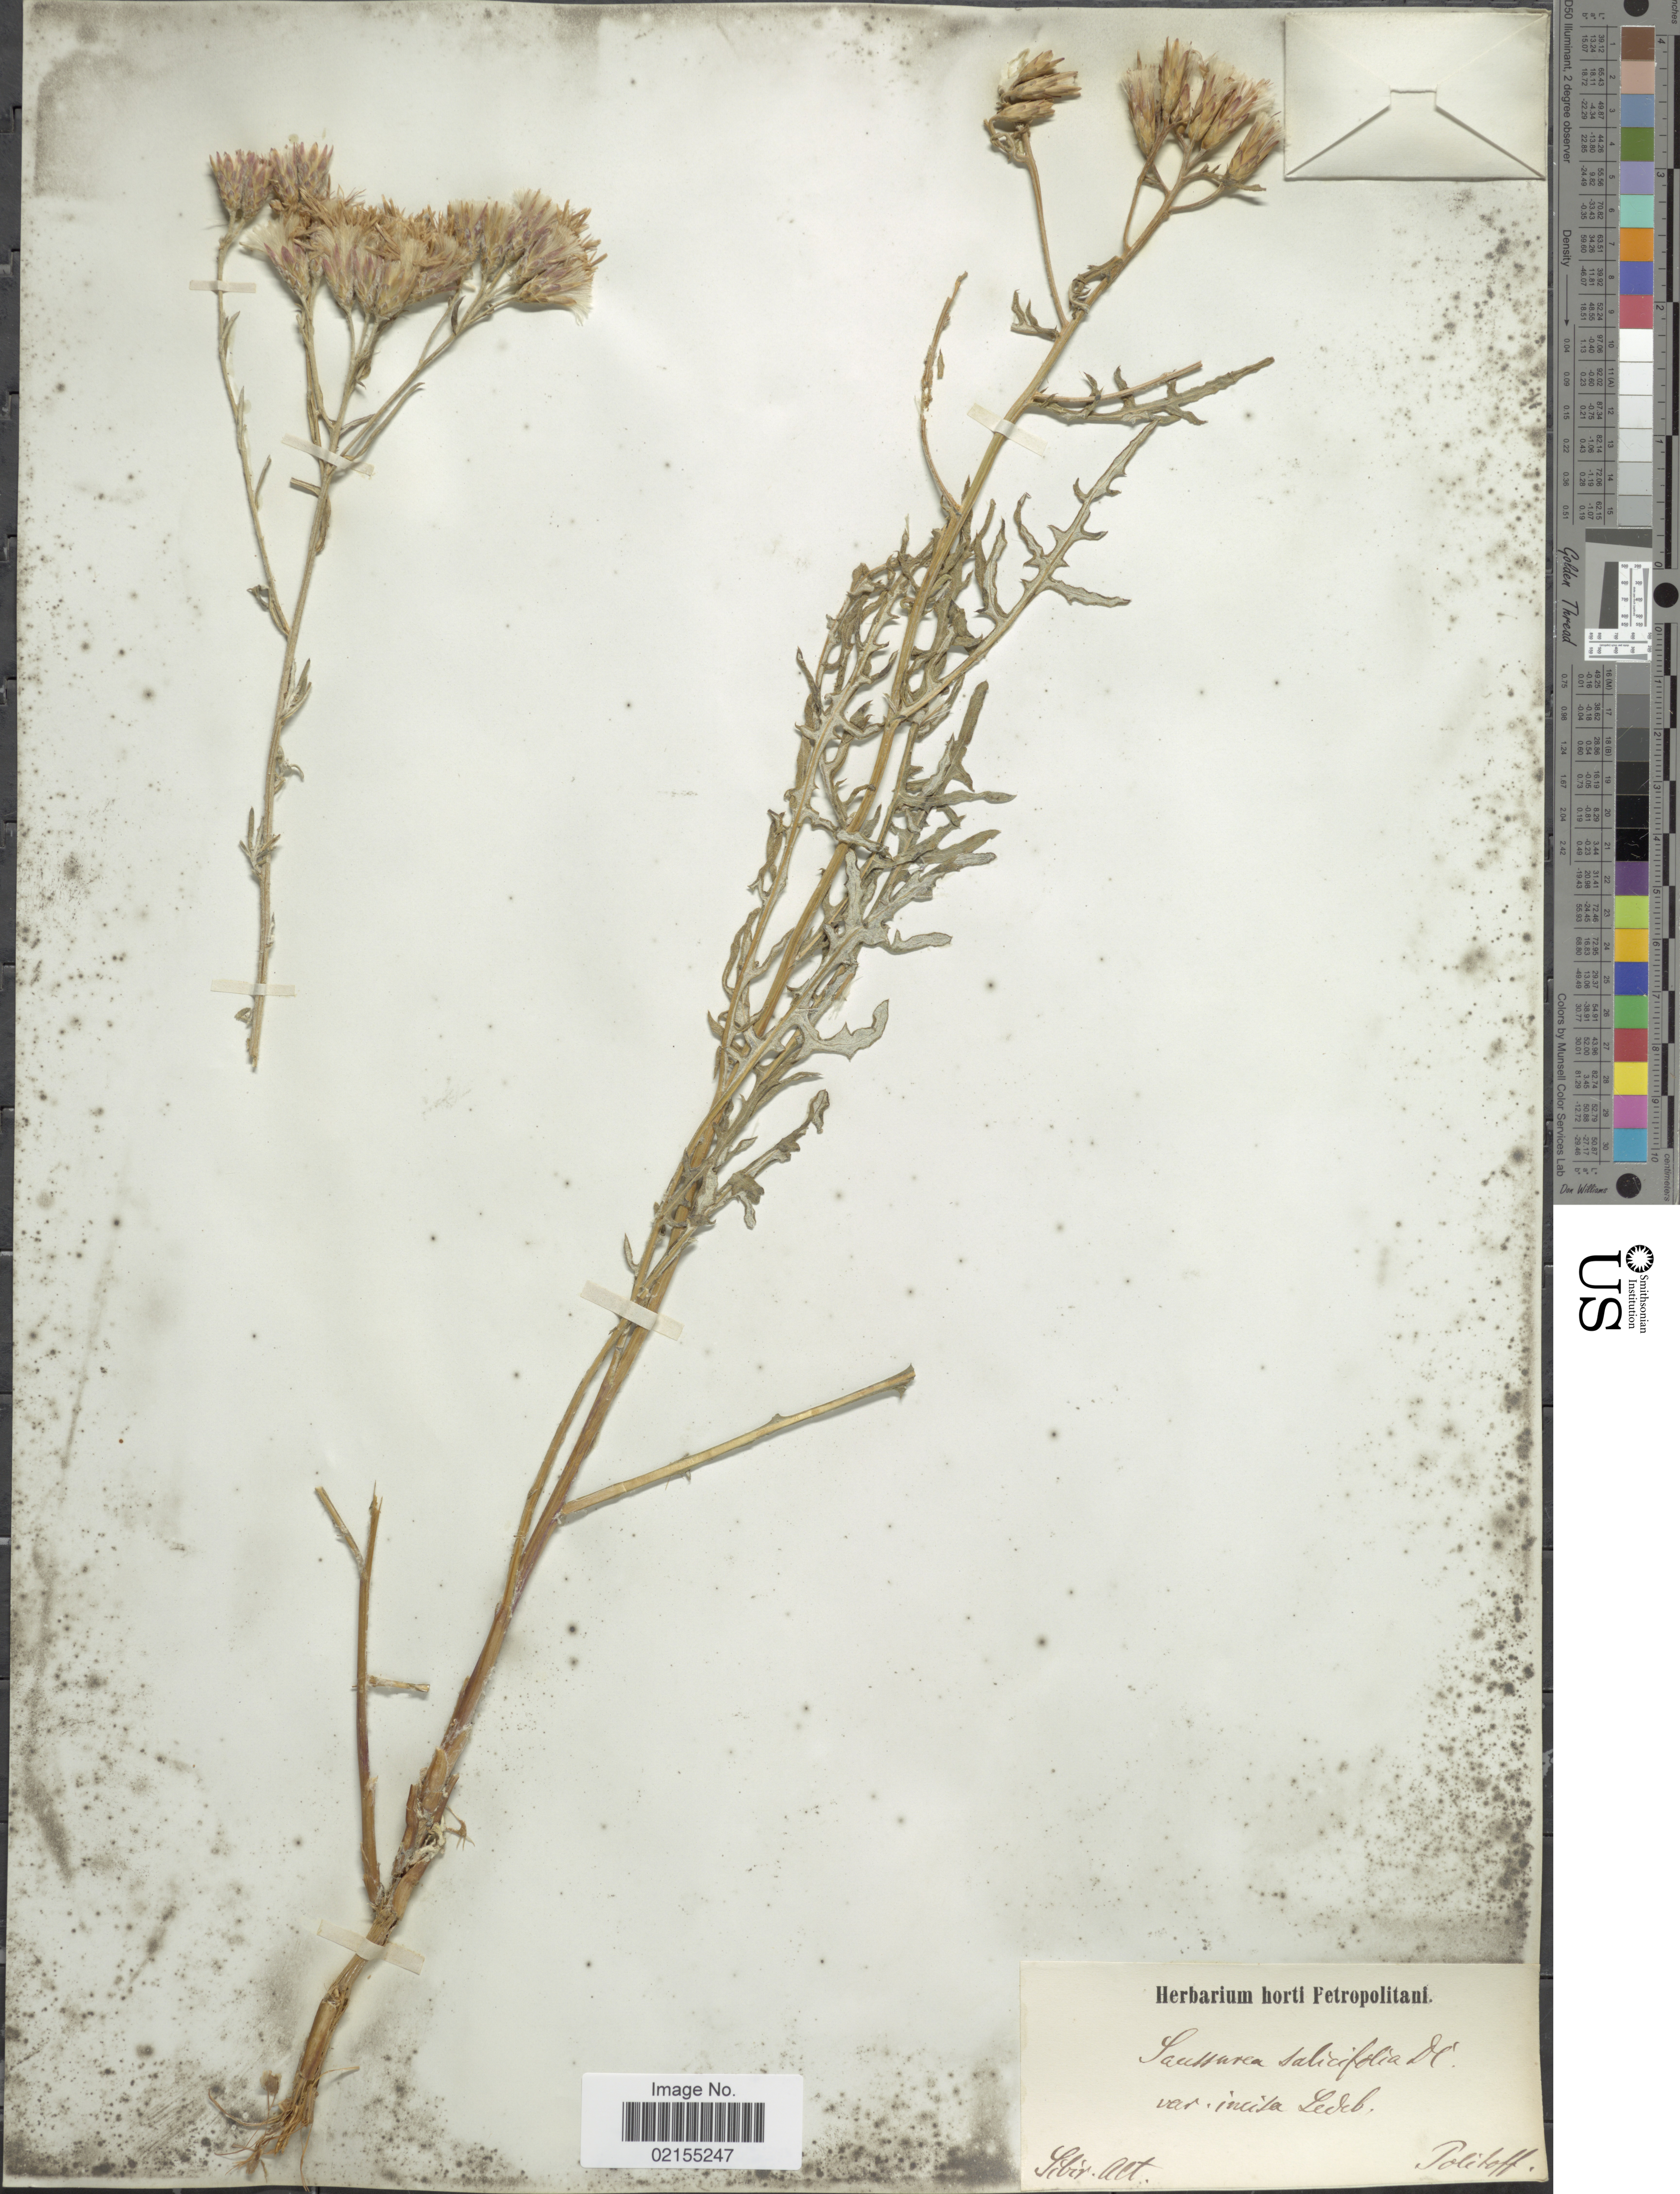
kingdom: Plantae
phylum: Tracheophyta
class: Magnoliopsida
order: Asterales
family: Asteraceae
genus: Saussurea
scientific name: Saussurea salicifolia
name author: (L.) DC.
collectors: Politoff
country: Russian Federation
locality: Sibir., Alt.